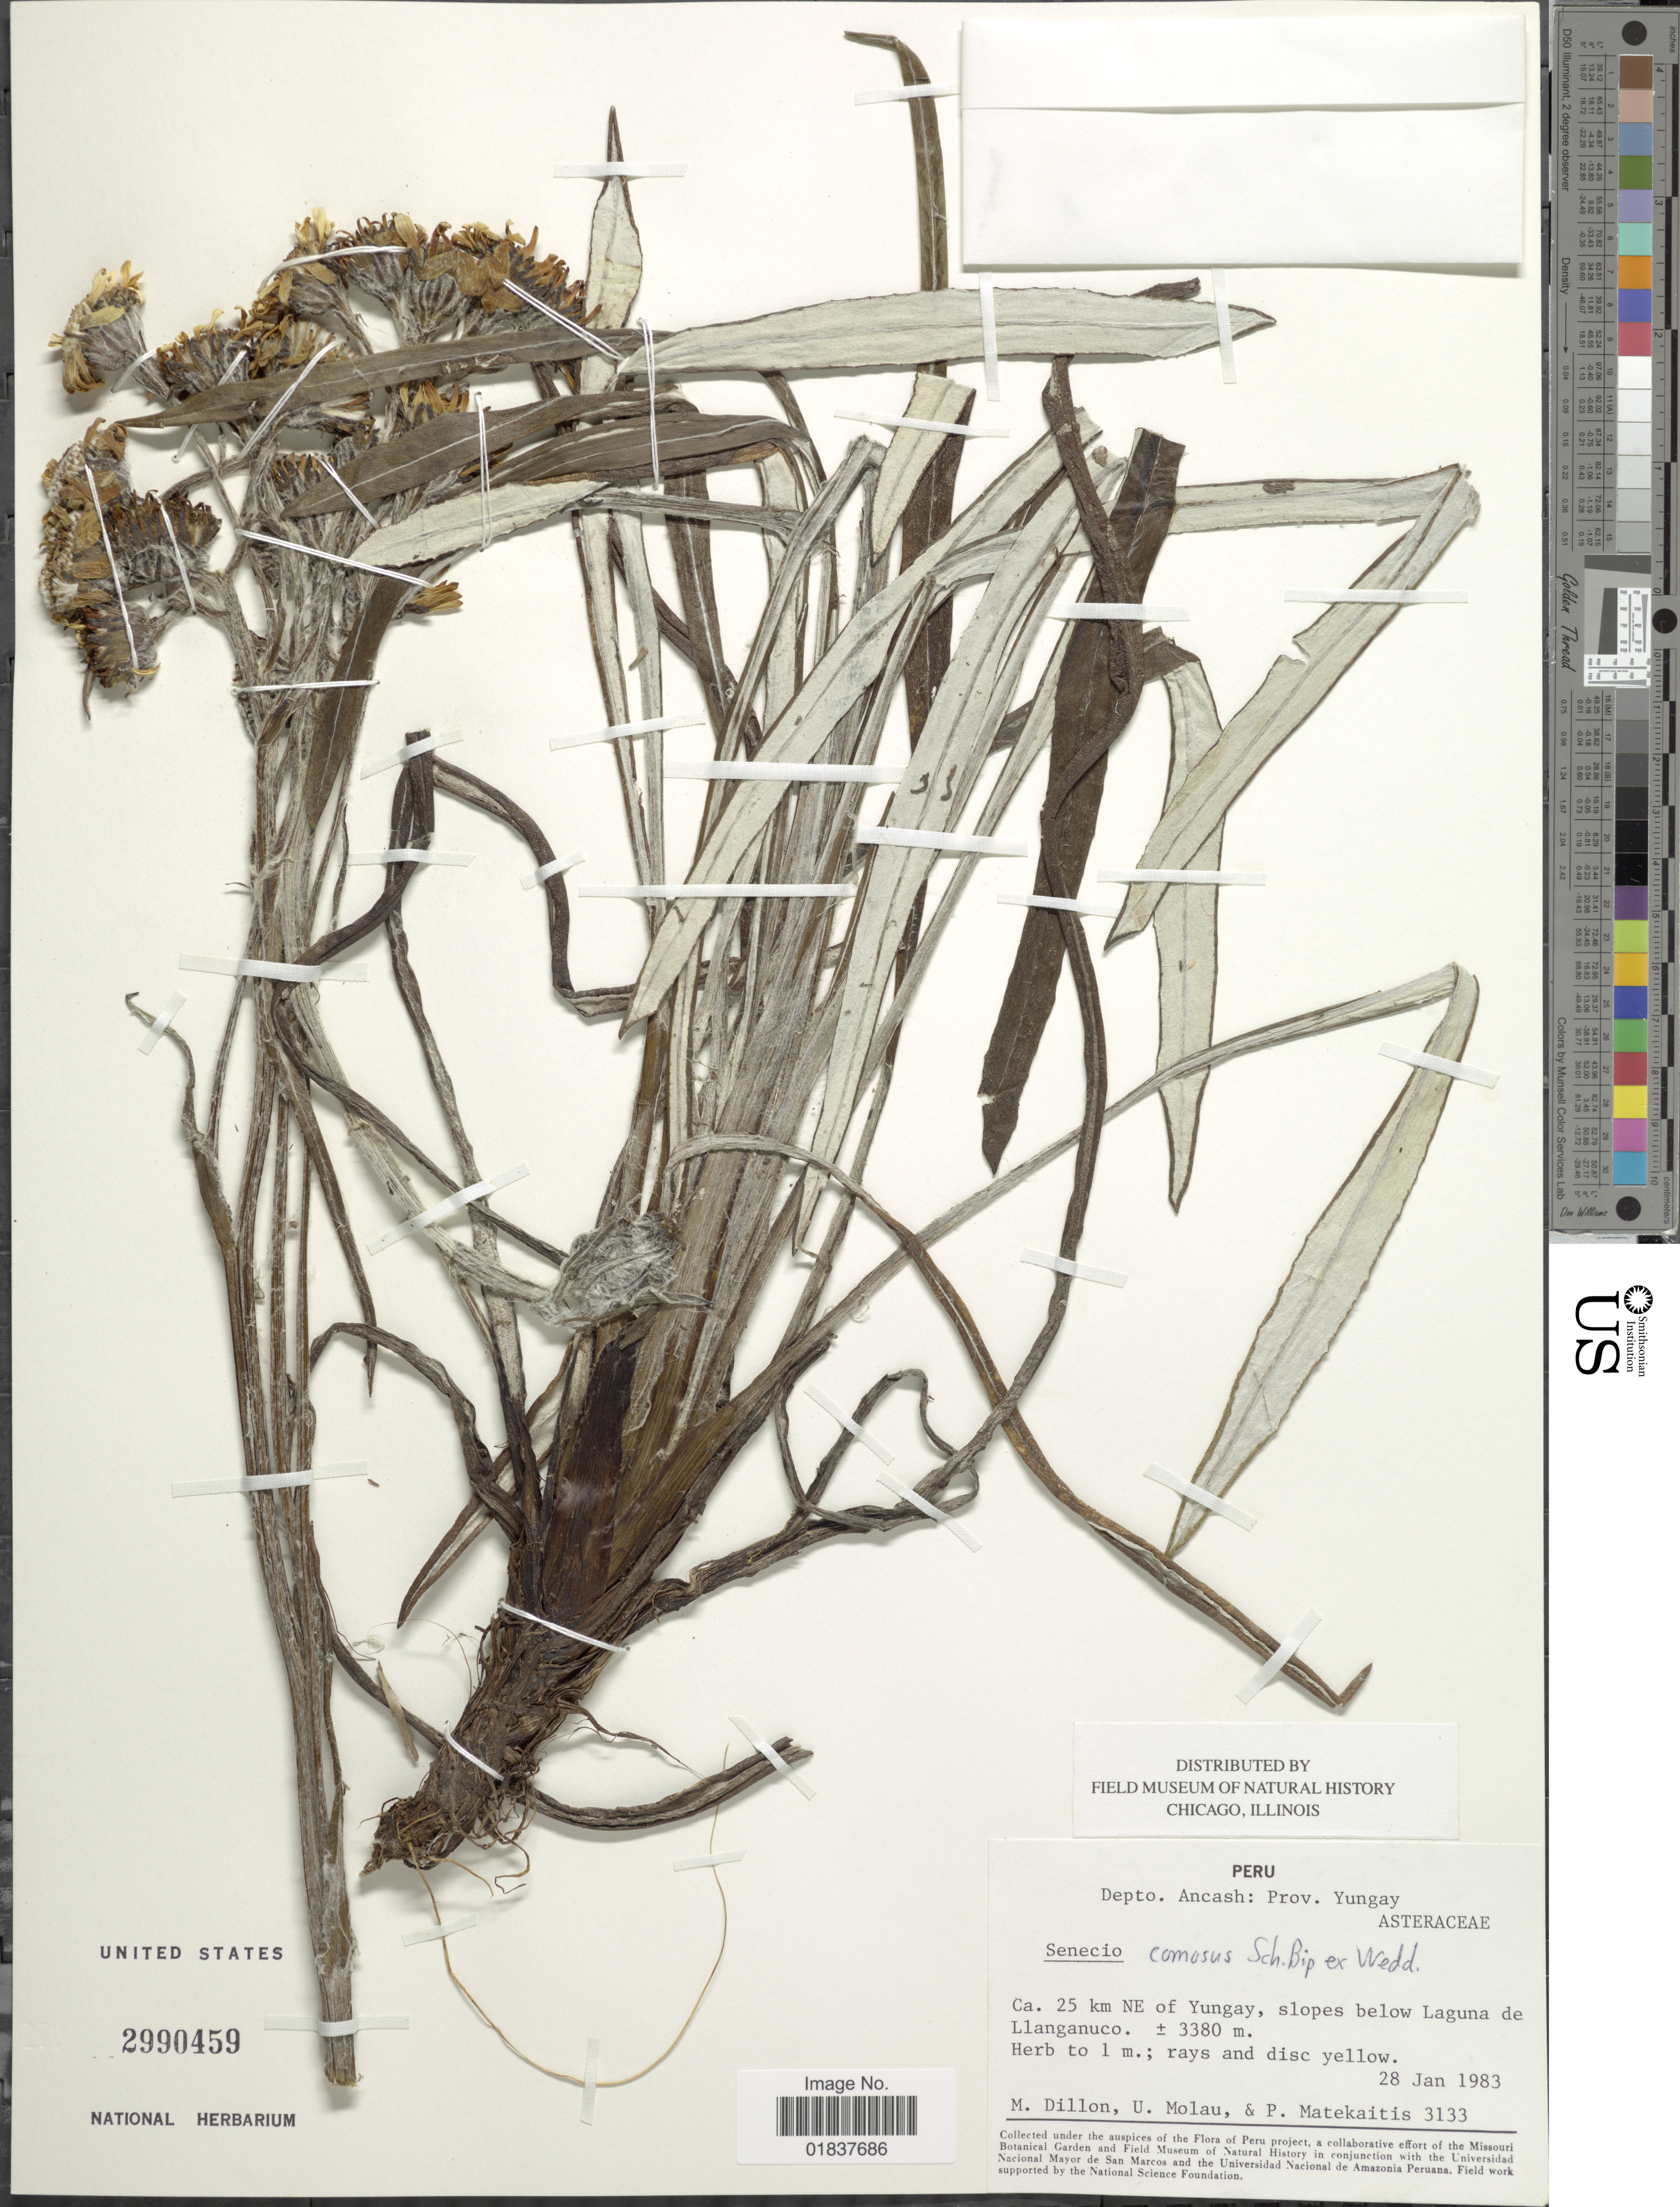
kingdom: Plantae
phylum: Tracheophyta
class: Magnoliopsida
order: Asterales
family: Asteraceae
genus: Senecio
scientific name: Senecio comosus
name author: Sch. Bip.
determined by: Salomon, Luciana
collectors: M. O. Dillon, U. Molau & P. Matekaitis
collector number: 3133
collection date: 1983-01-28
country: Peru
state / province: Ancash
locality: Prov. Yungay, ca 25 km NE of Yungay, slopes below Laguna de Llanganuco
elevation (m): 3380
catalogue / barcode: US 2990459